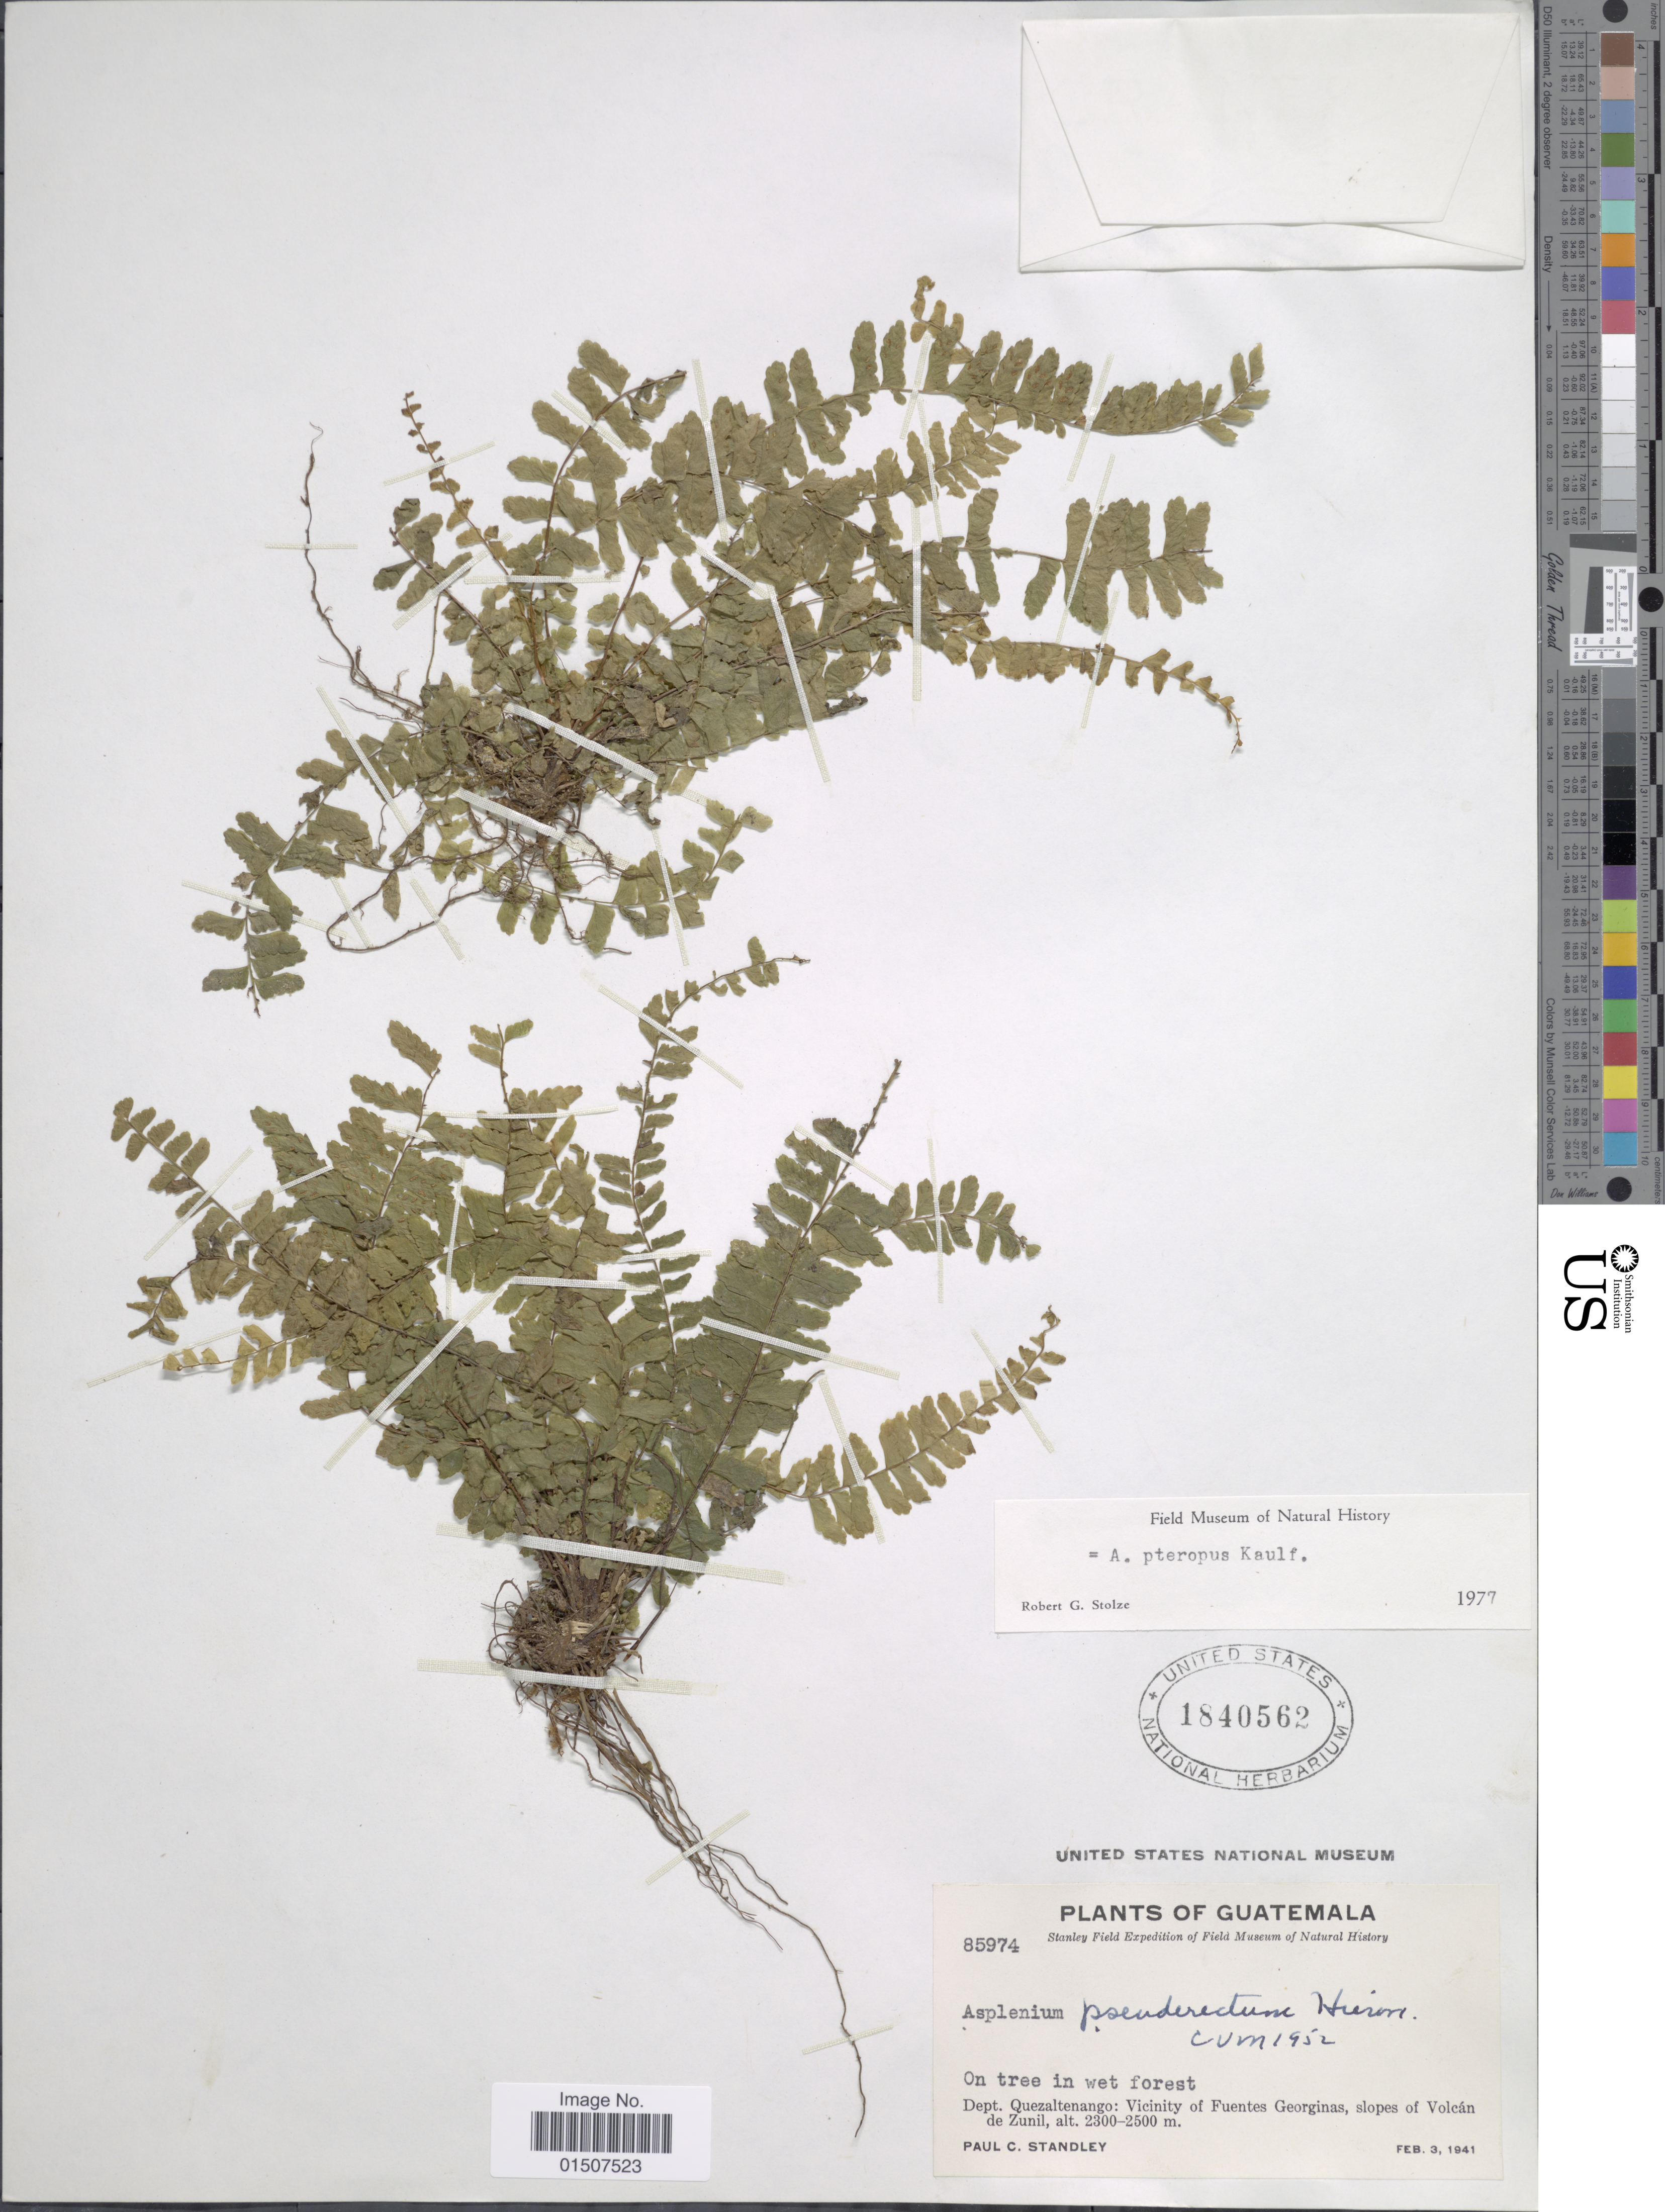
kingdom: Plantae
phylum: Tracheophyta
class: Polypodiopsida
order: Polypodiales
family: Aspleniaceae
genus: Asplenium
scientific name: Asplenium pteropus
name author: Kaulf.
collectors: P. C. Standley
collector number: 85974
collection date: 1941-02-03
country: Guatemala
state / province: Quetzaltenango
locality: Dept. Quezaltenango: Vicinity of Fuentes Georginas, slopes of Folcan de Zunil.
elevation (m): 2300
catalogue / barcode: US 1840562